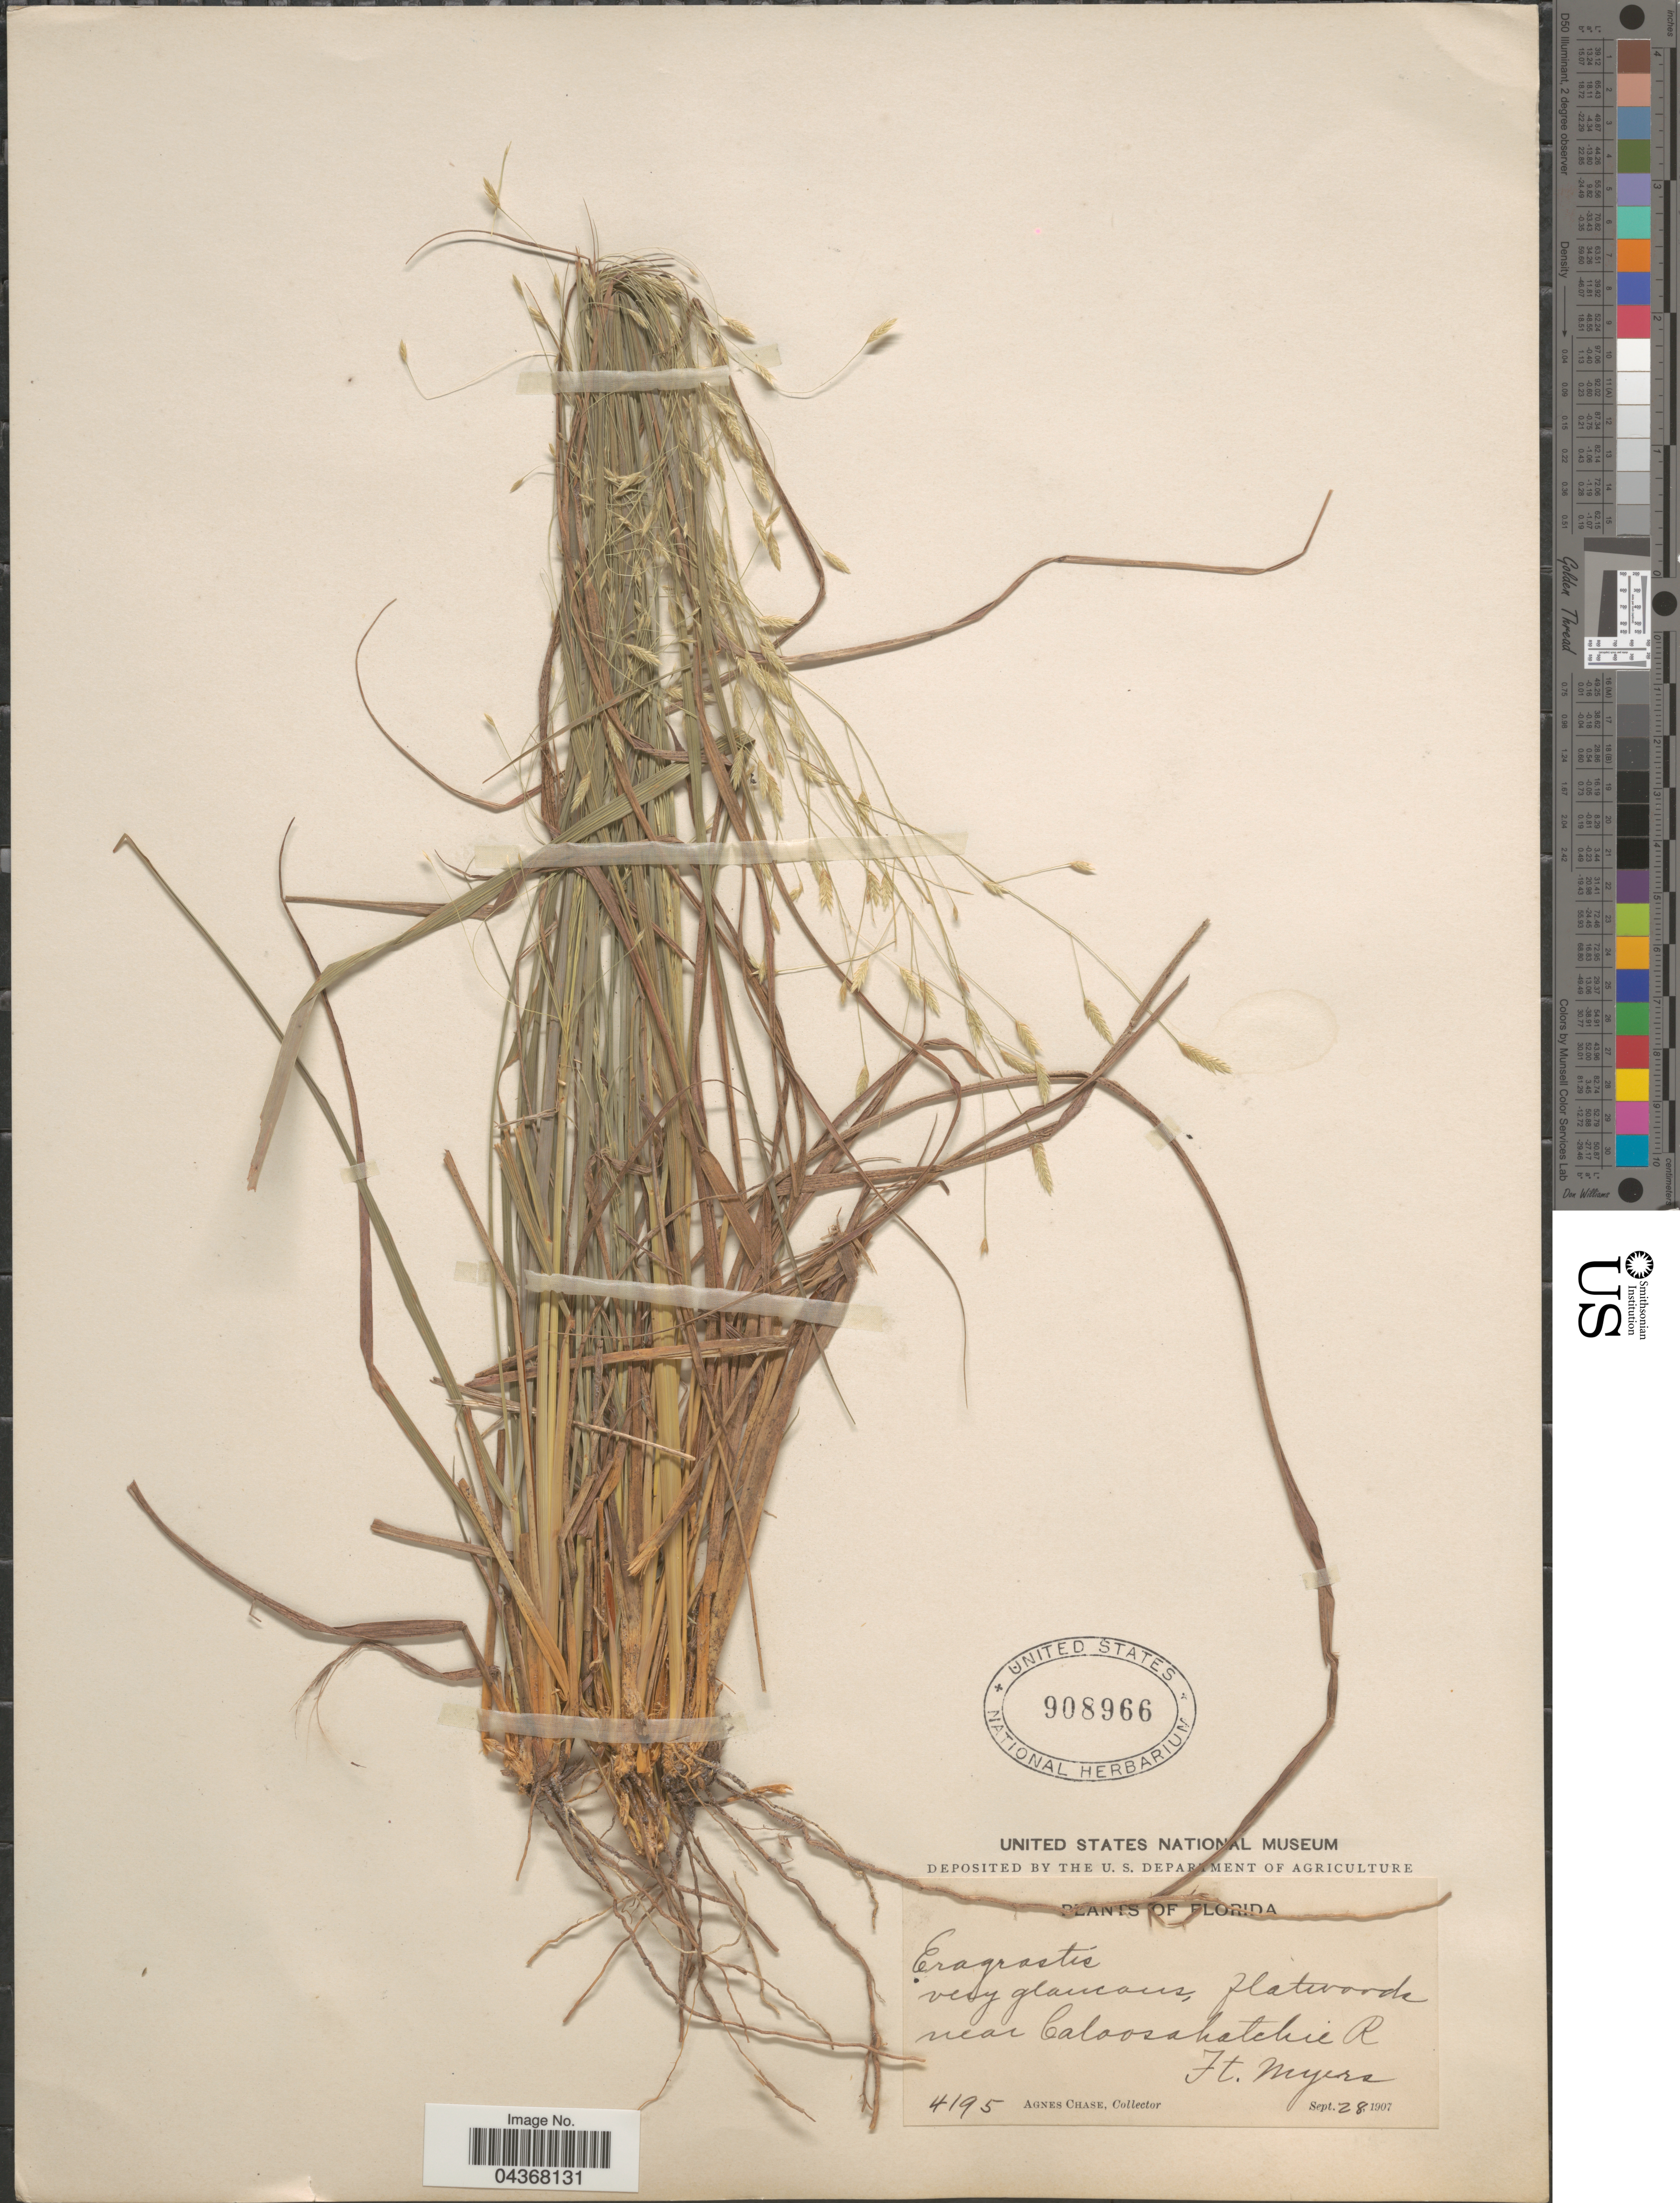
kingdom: Plantae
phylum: Tracheophyta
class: Liliopsida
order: Poales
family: Poaceae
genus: Eragrostis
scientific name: Eragrostis elliottii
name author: S. Watson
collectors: A. Chase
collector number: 4195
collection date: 1907-09-28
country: United States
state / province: Florida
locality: Near Caloosahatchie R. Ft. Myers.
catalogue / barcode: US 908966